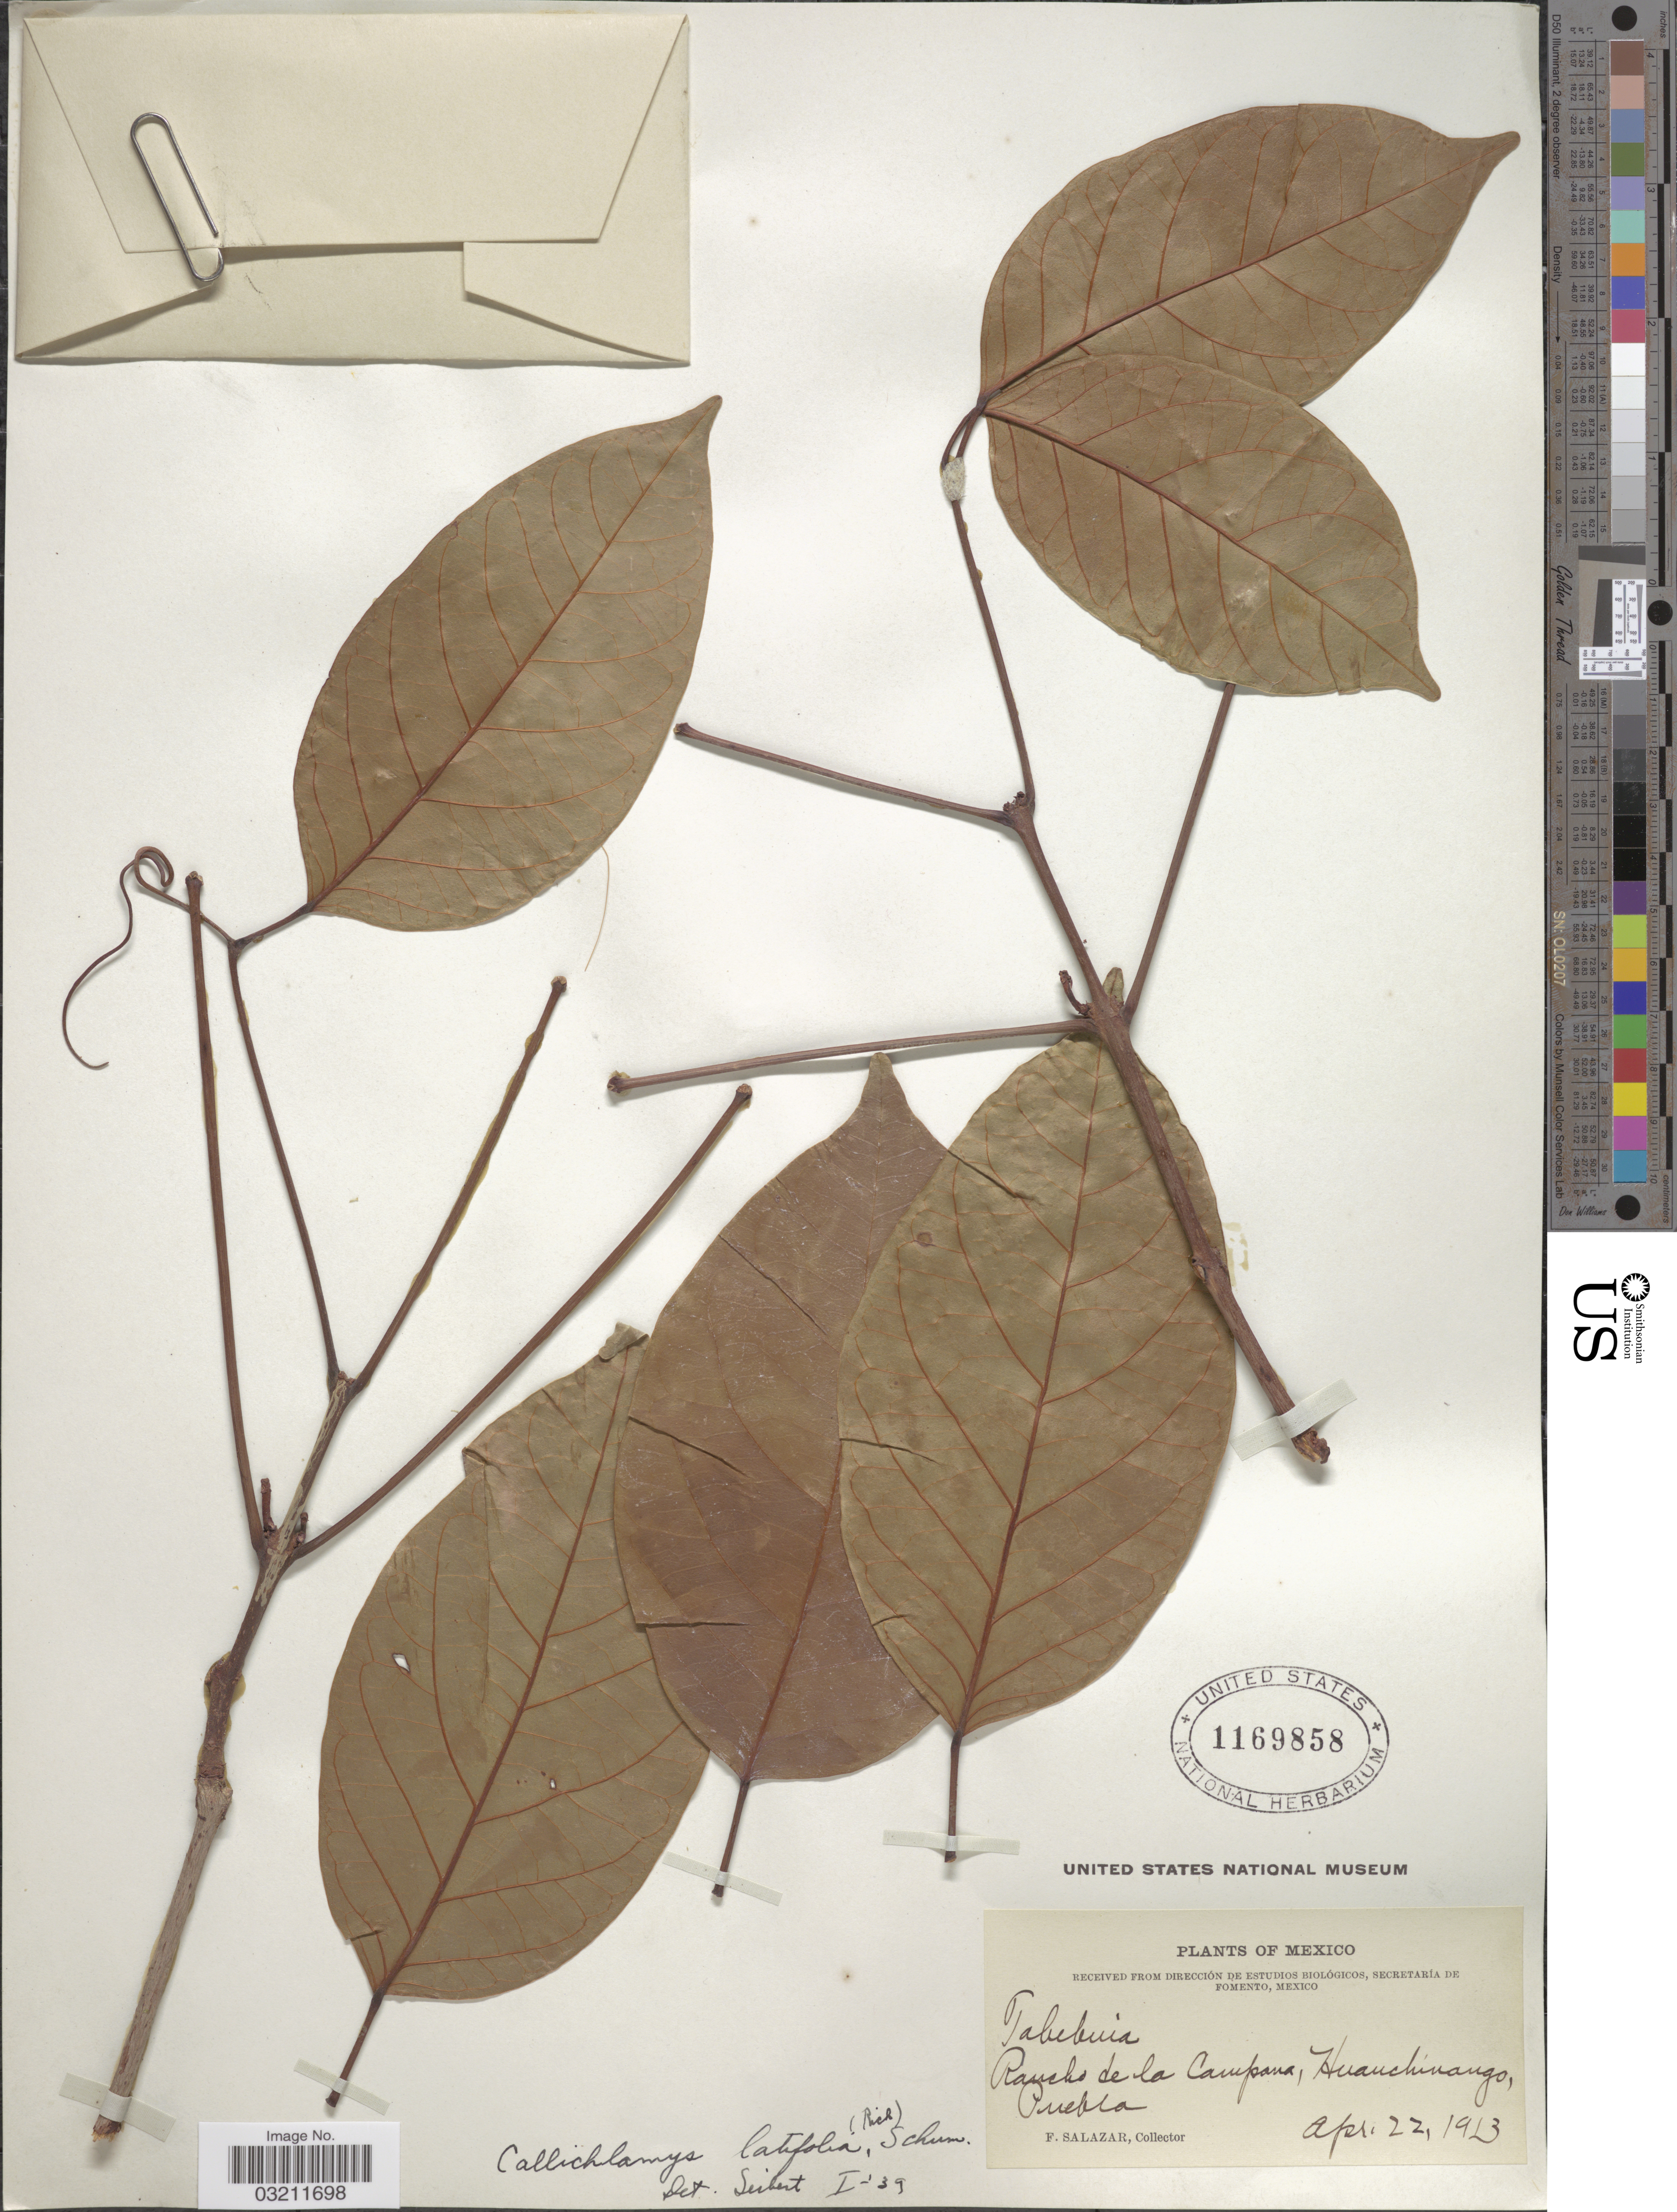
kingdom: Plantae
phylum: Tracheophyta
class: Magnoliopsida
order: Lamiales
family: Bignoniaceae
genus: Callichlamys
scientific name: Callichlamys latifolia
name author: (Rich.) K. Schum.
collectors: F. Salazar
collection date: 1913-04-22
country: Mexico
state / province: Puebla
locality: Rancho de la Campana, Huanchinango.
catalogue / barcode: US 1169858